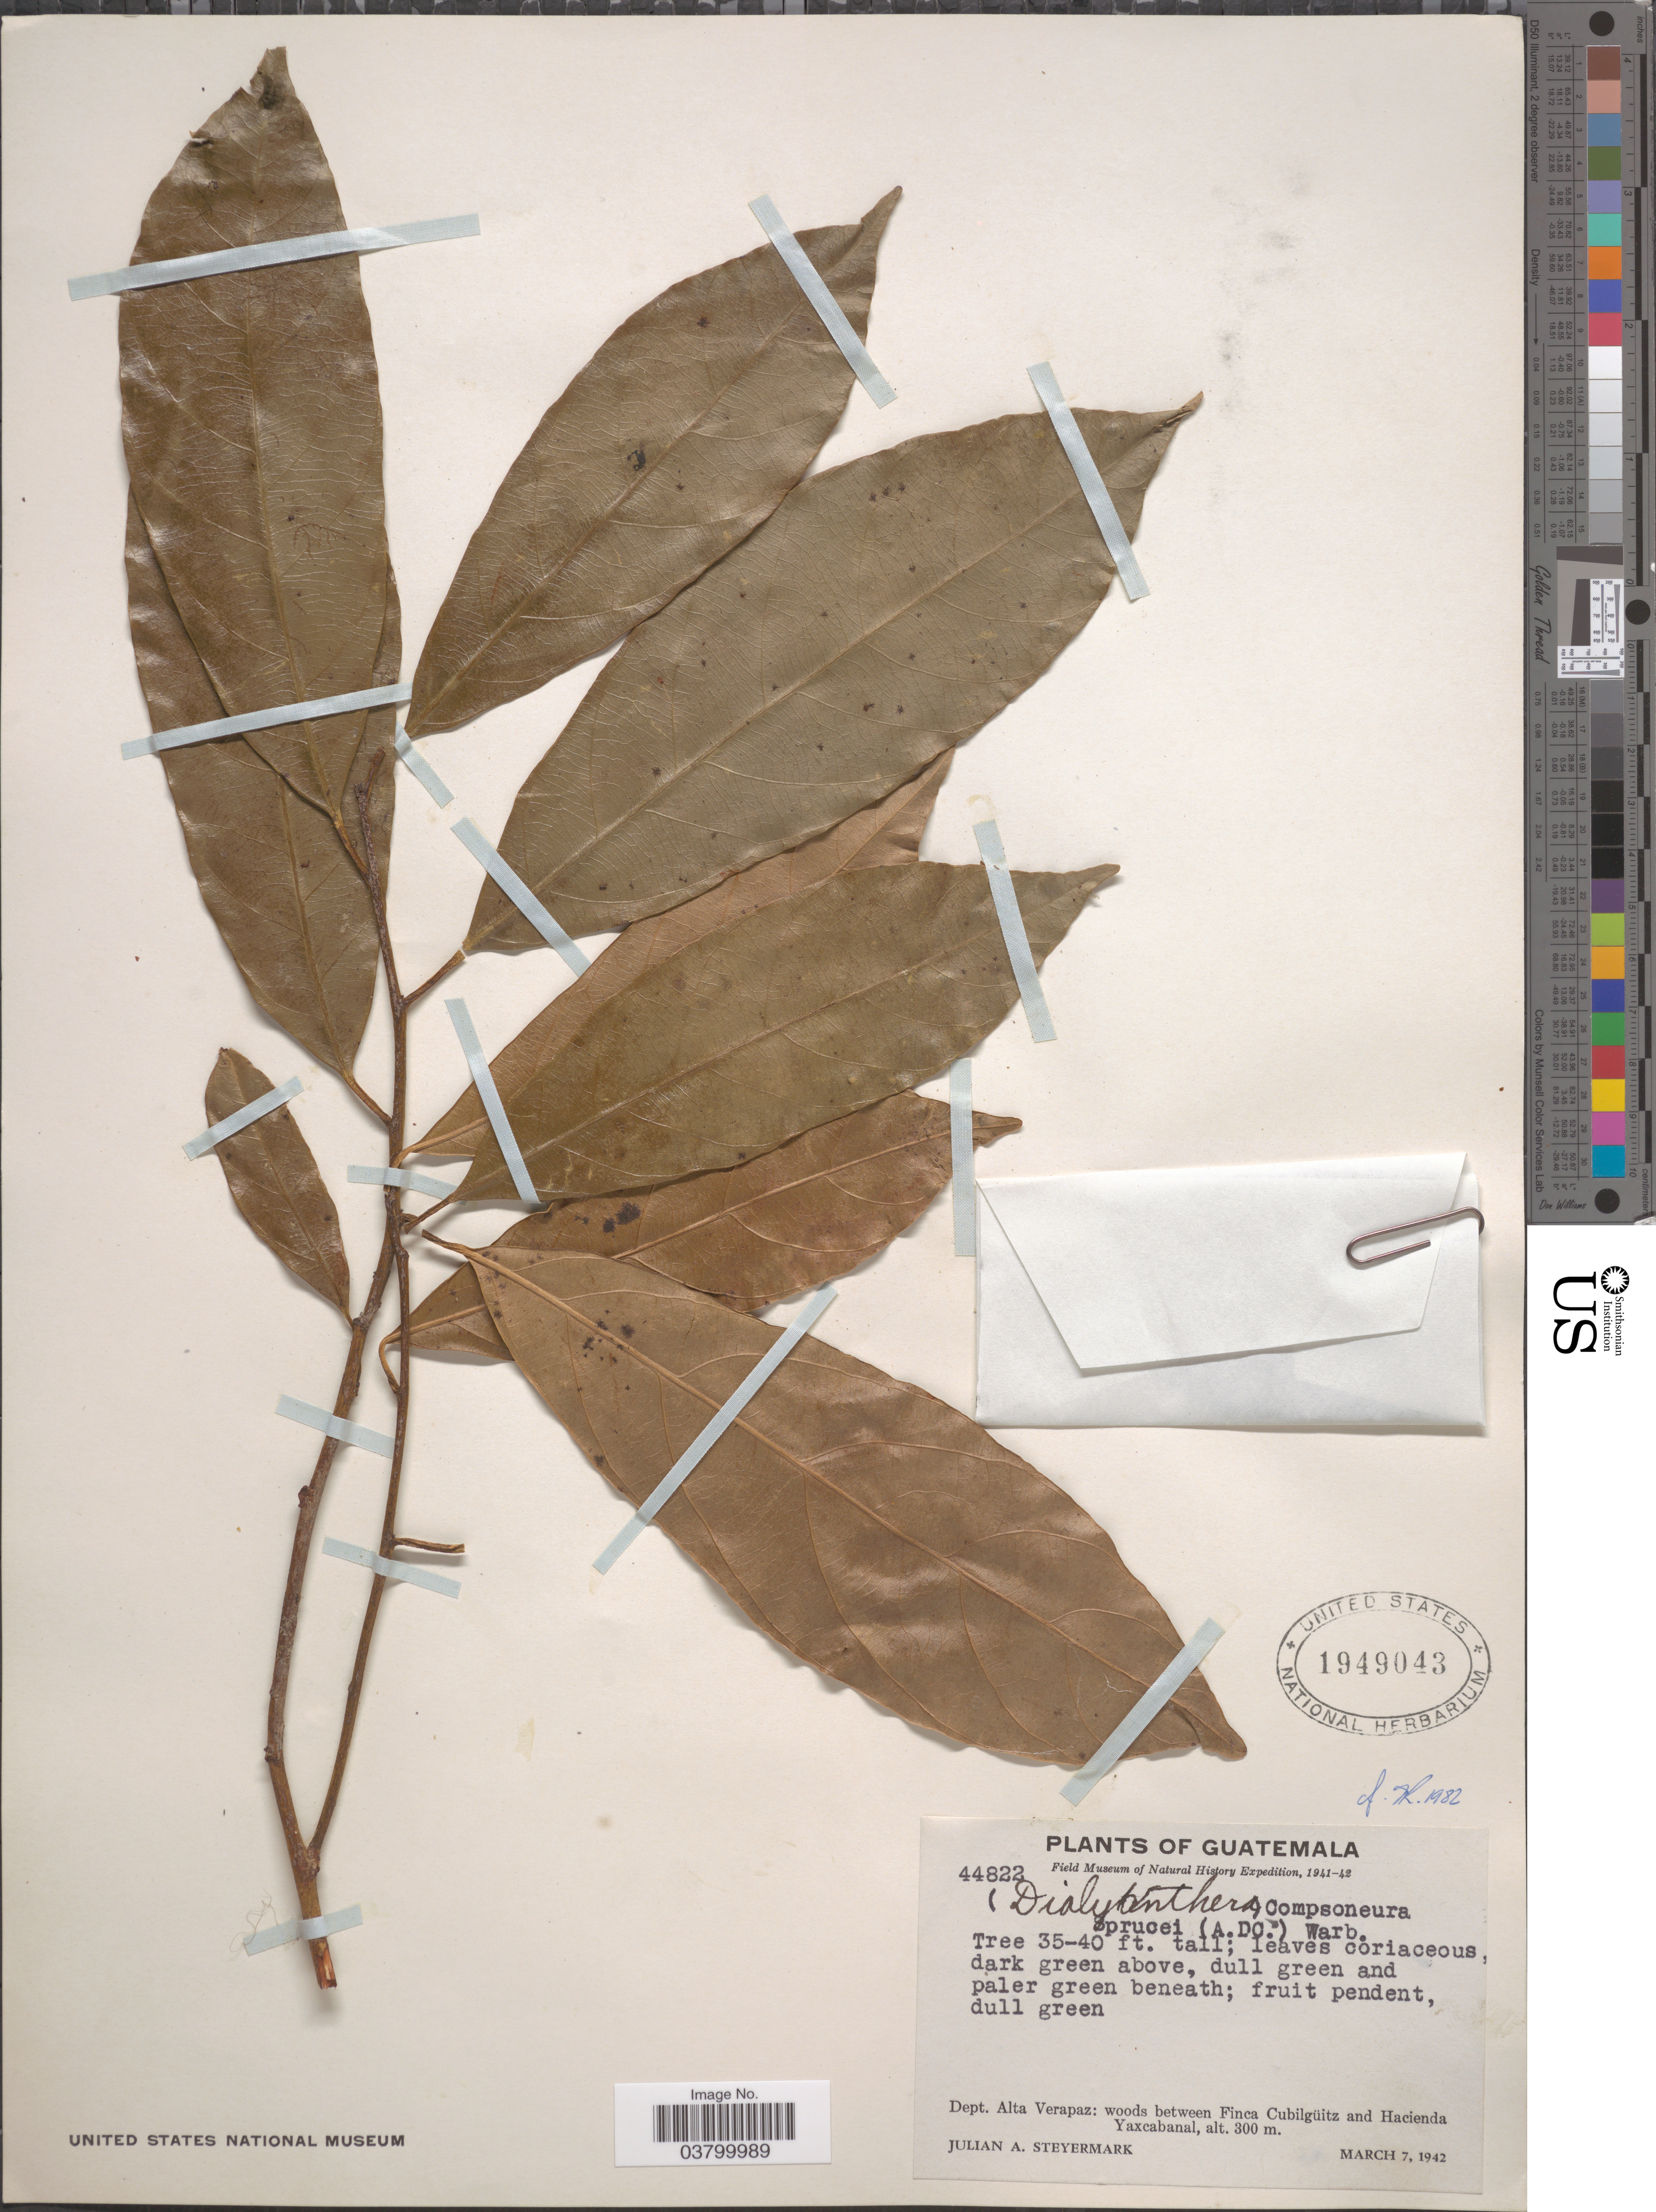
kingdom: Plantae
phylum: Tracheophyta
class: Magnoliopsida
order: Magnoliales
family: Myristicaceae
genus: Compsoneura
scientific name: Compsoneura sprucei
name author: (A. DC.) Warb.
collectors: J. Steyermark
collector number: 44822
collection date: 1942-03-07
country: Guatemala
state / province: Alta Verapaz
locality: Dept. Alta Verapaz: woods between Finca Cubilgüitz and Hacienda Yaxcabanal.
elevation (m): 300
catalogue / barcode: US 1949043